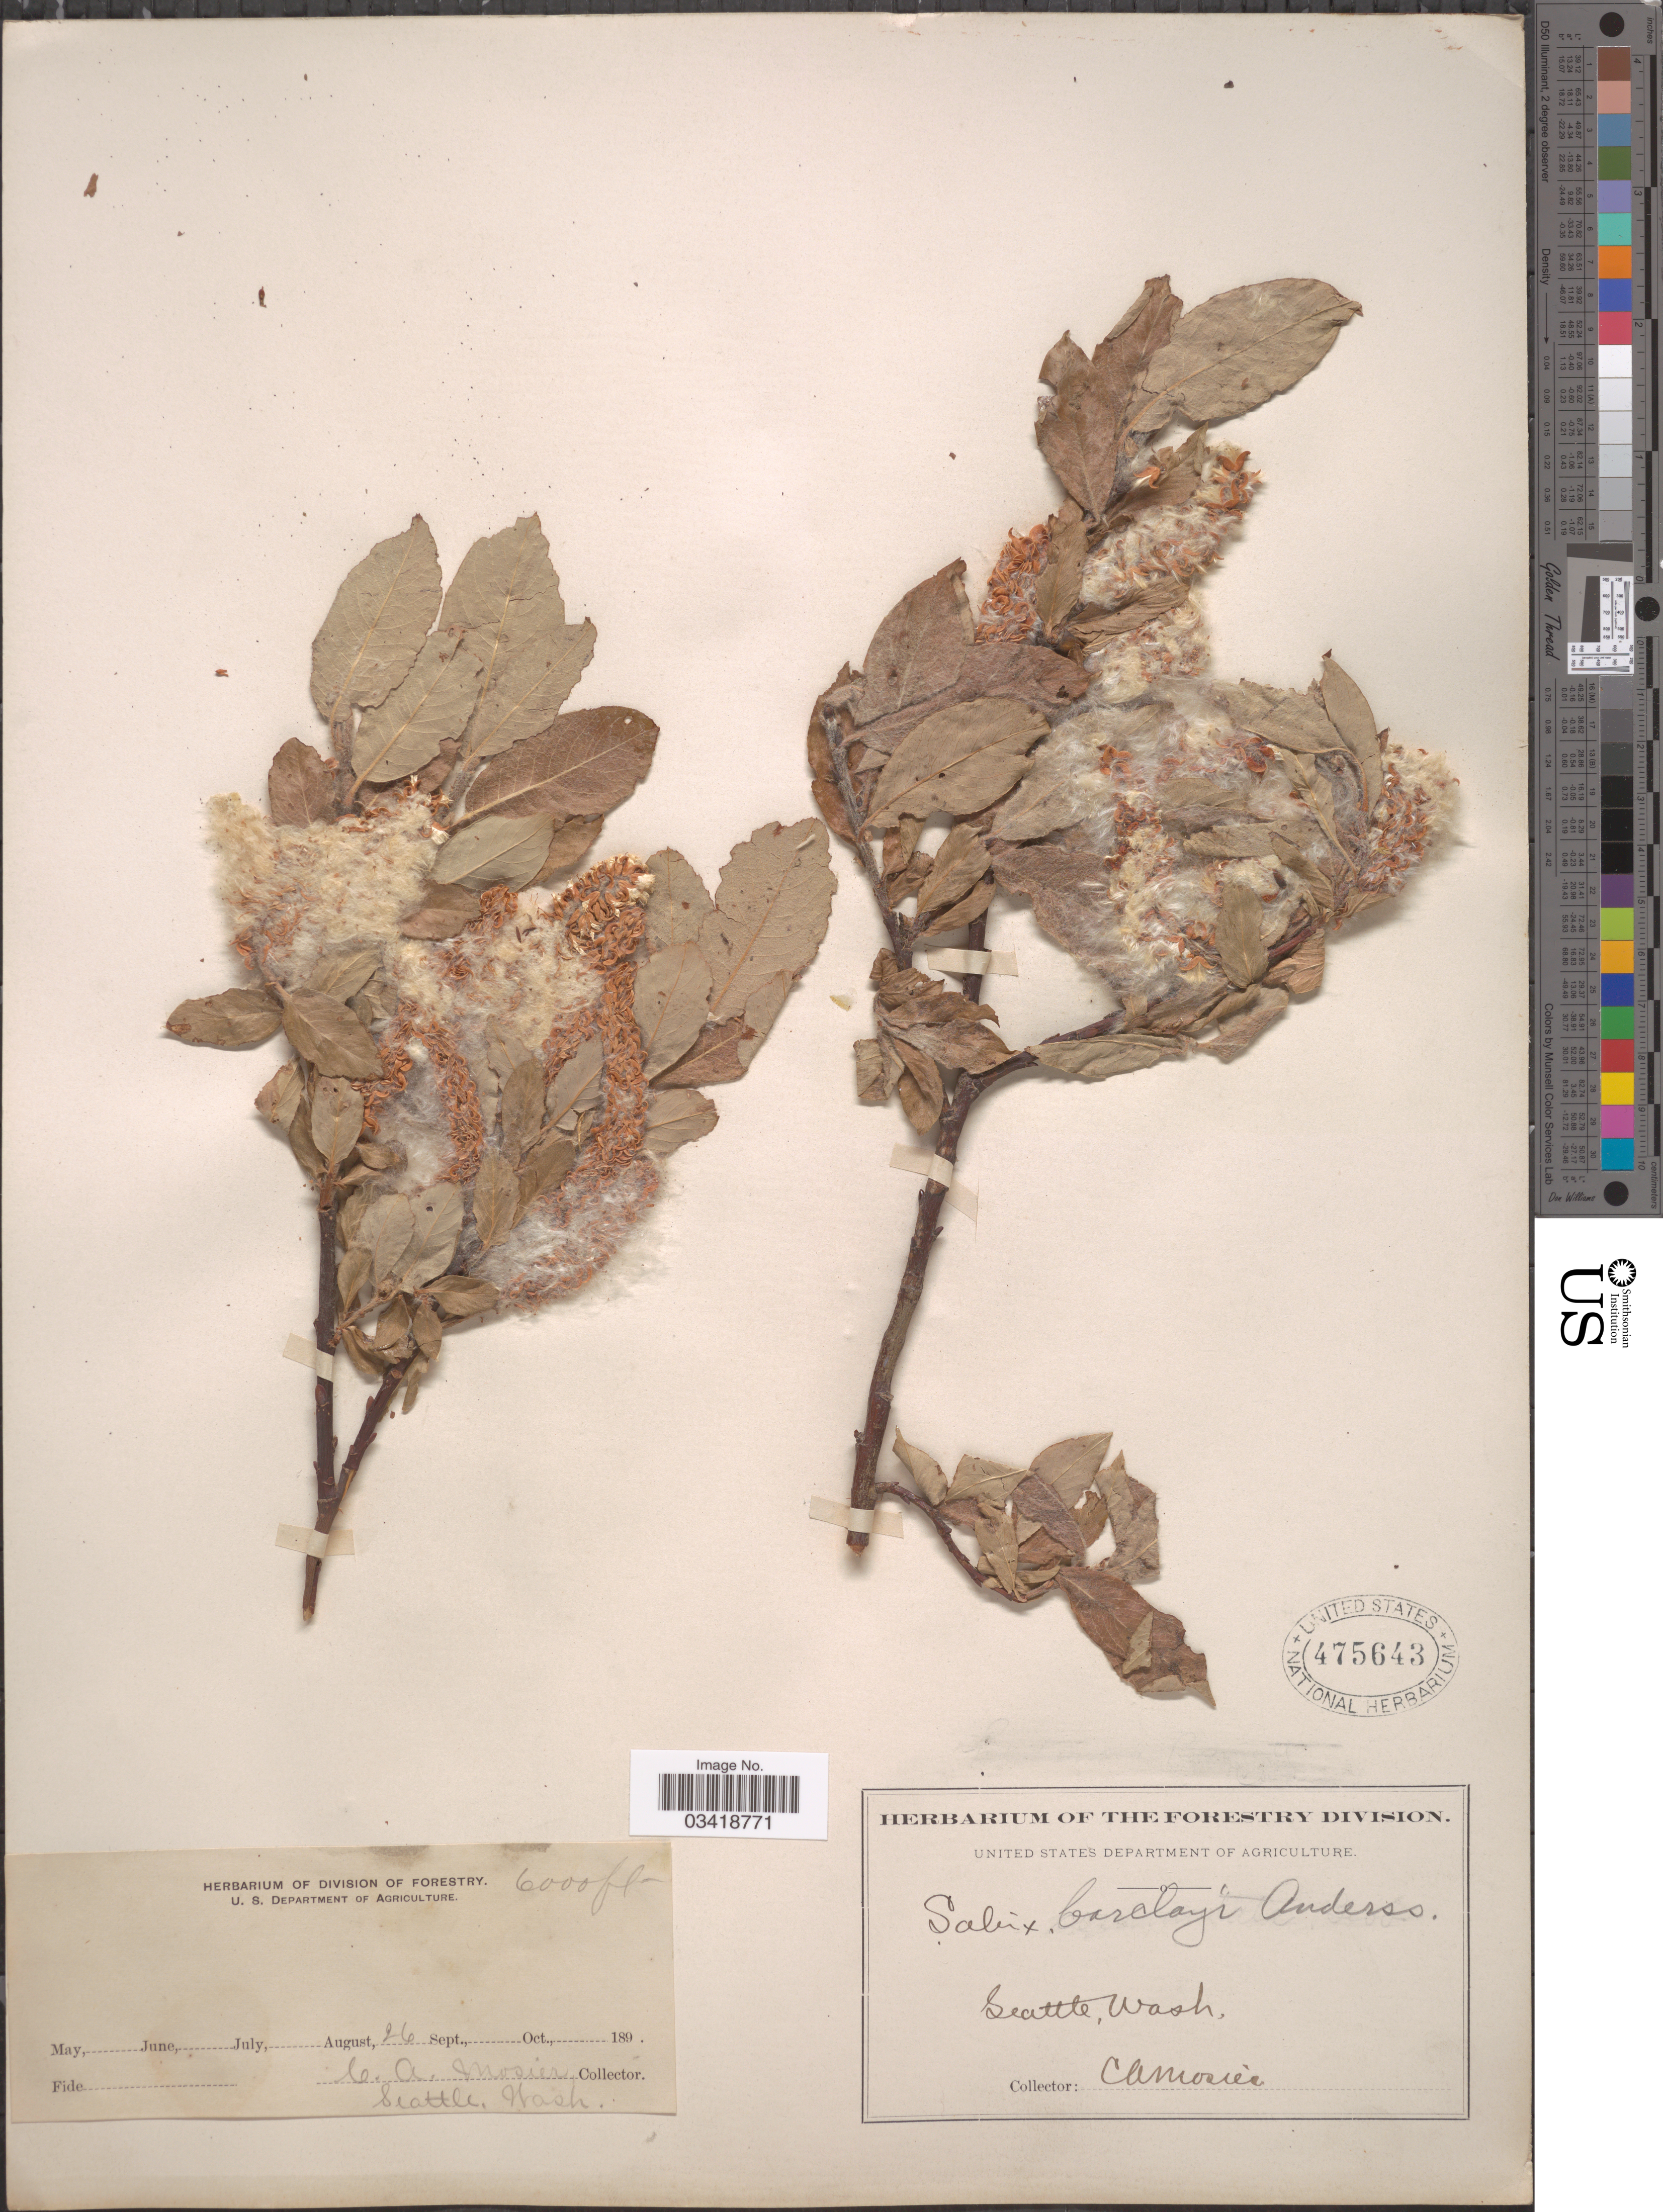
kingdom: Plantae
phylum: Tracheophyta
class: Magnoliopsida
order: Malpighiales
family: Salicaceae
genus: Salix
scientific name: Salix barclayi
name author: Andersson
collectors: C. A. Mosier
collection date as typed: August, 26 189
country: United States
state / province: Washington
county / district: King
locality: Seattle.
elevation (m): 1829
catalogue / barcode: US 475643